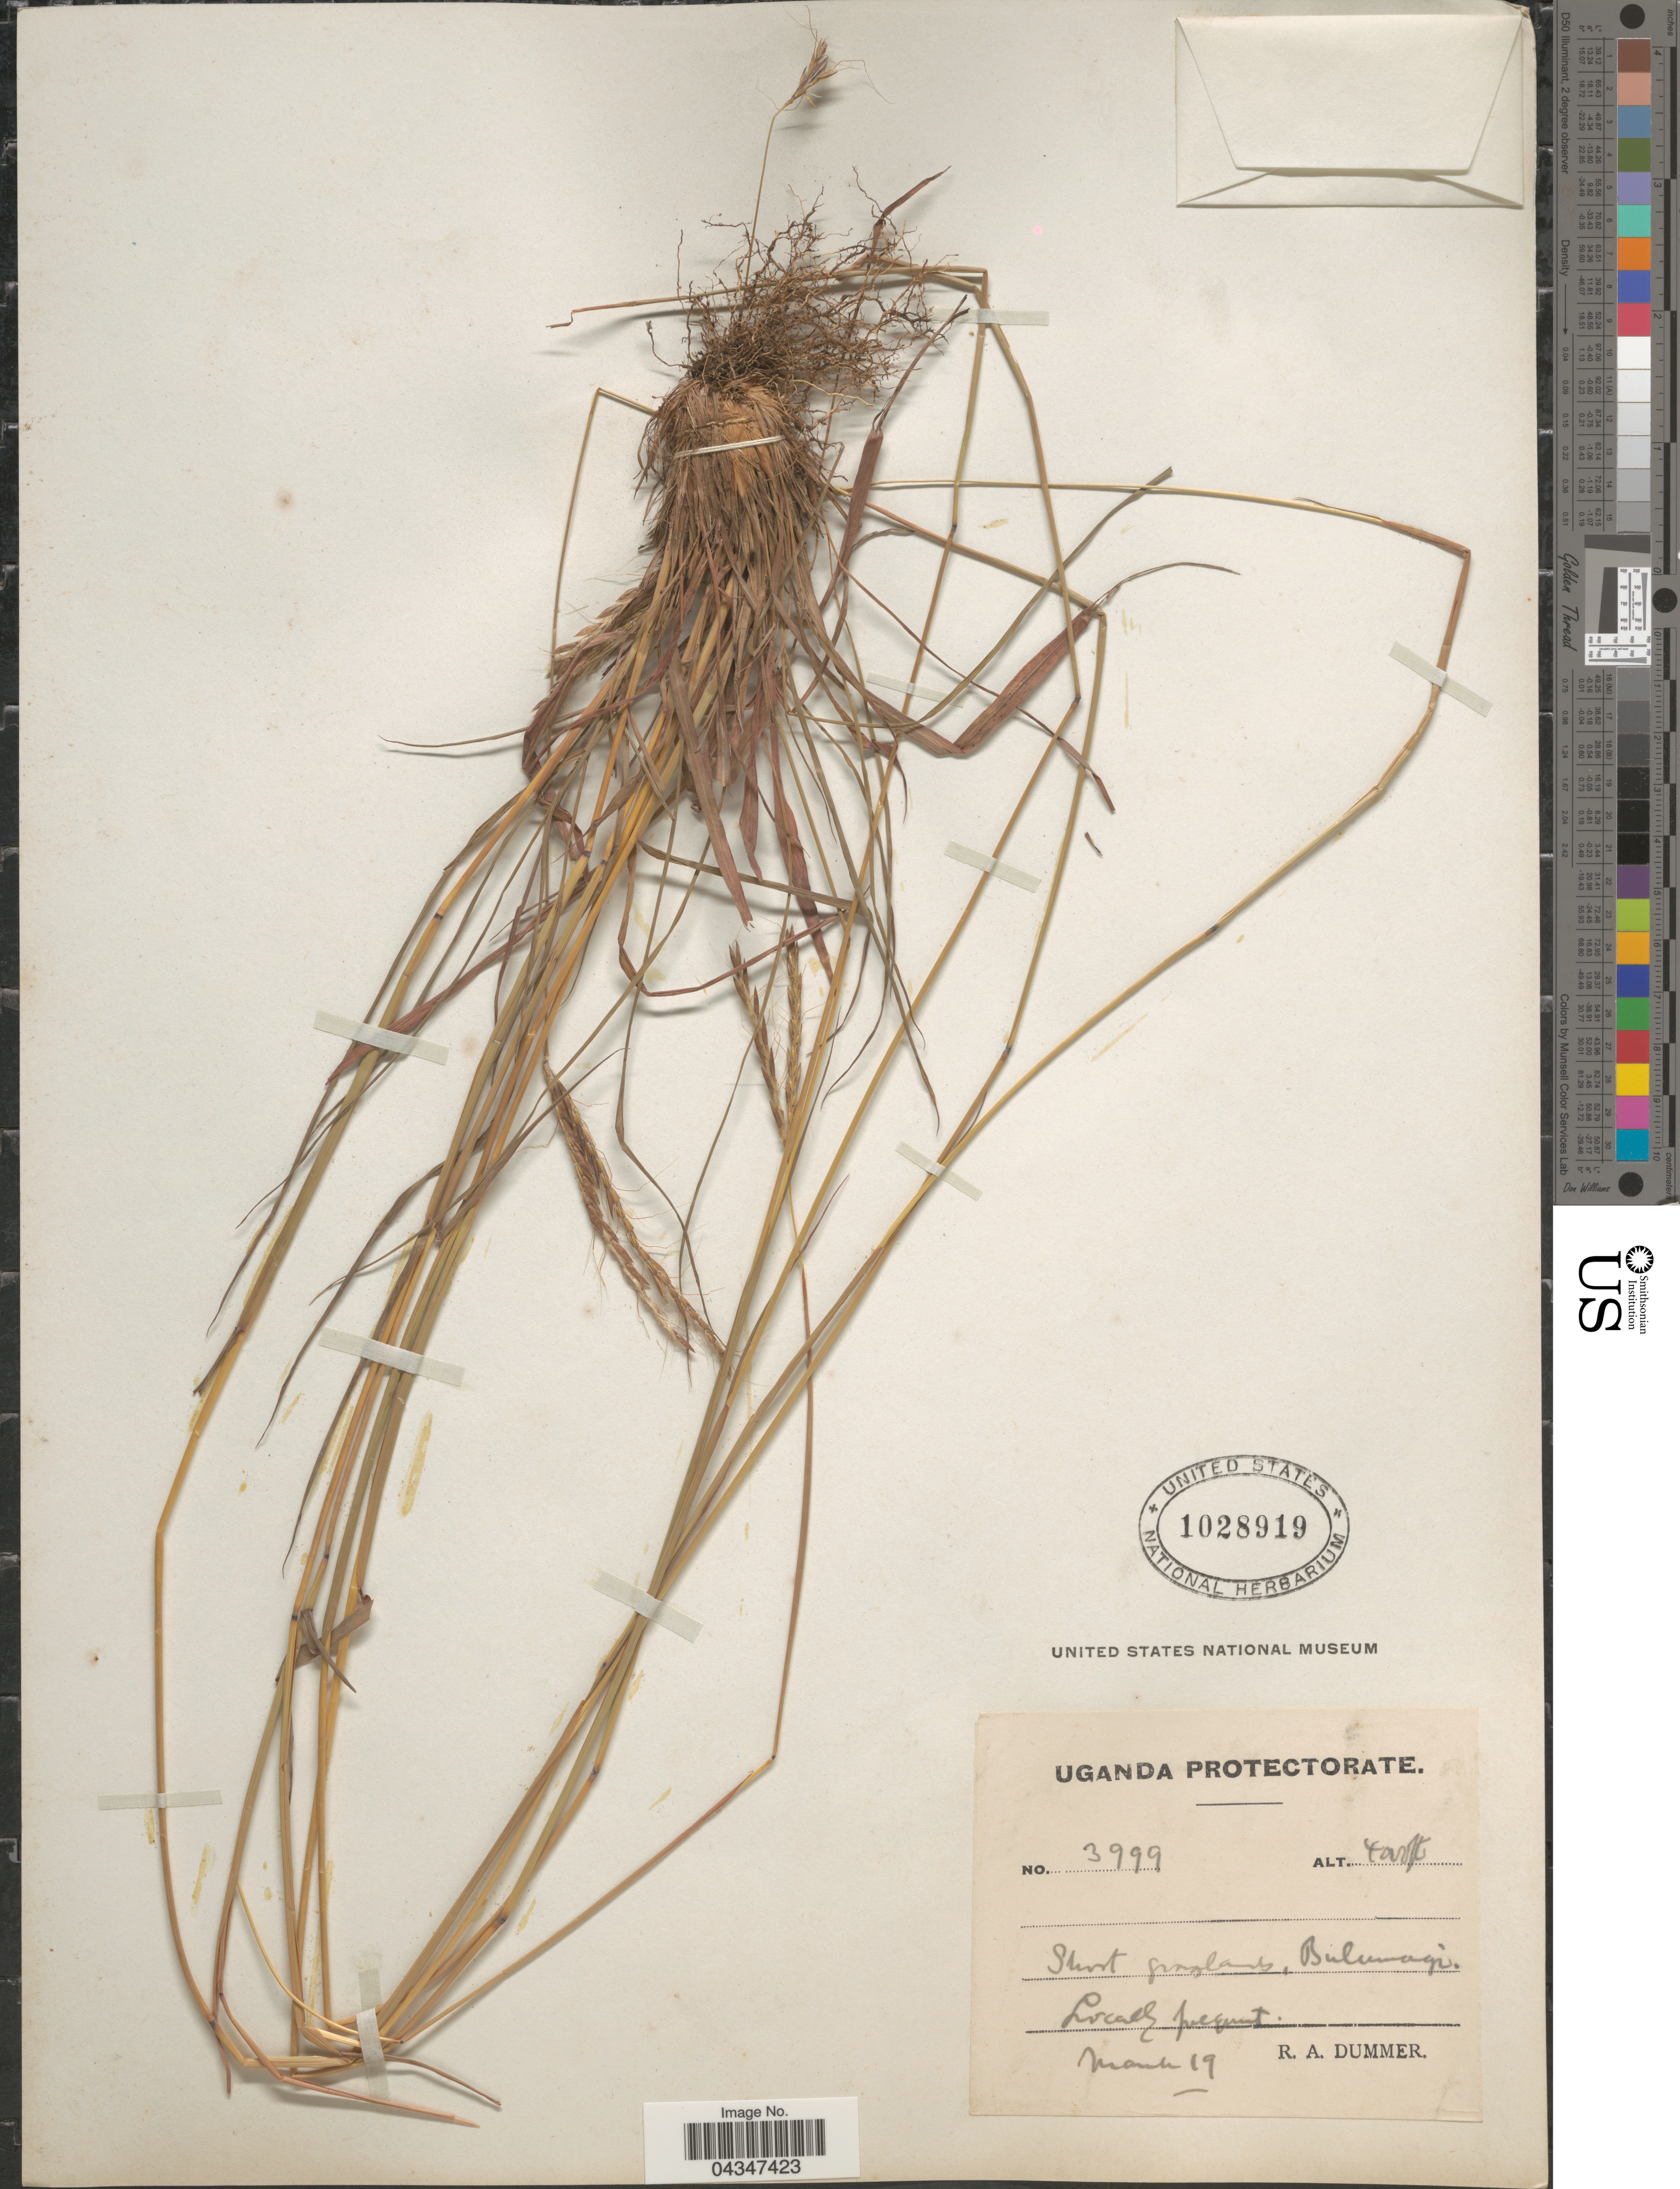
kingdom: Plantae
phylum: Tracheophyta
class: Liliopsida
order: Poales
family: Poaceae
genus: Andropogon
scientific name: Andropogon schirensis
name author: Hochst. ex A. Rich.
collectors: R. Dümmer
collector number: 3999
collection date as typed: Transcribed d/m/y: /3/19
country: Uganda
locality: Uganda Protectorate. Bulumagi.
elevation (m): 1219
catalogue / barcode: US 1028919